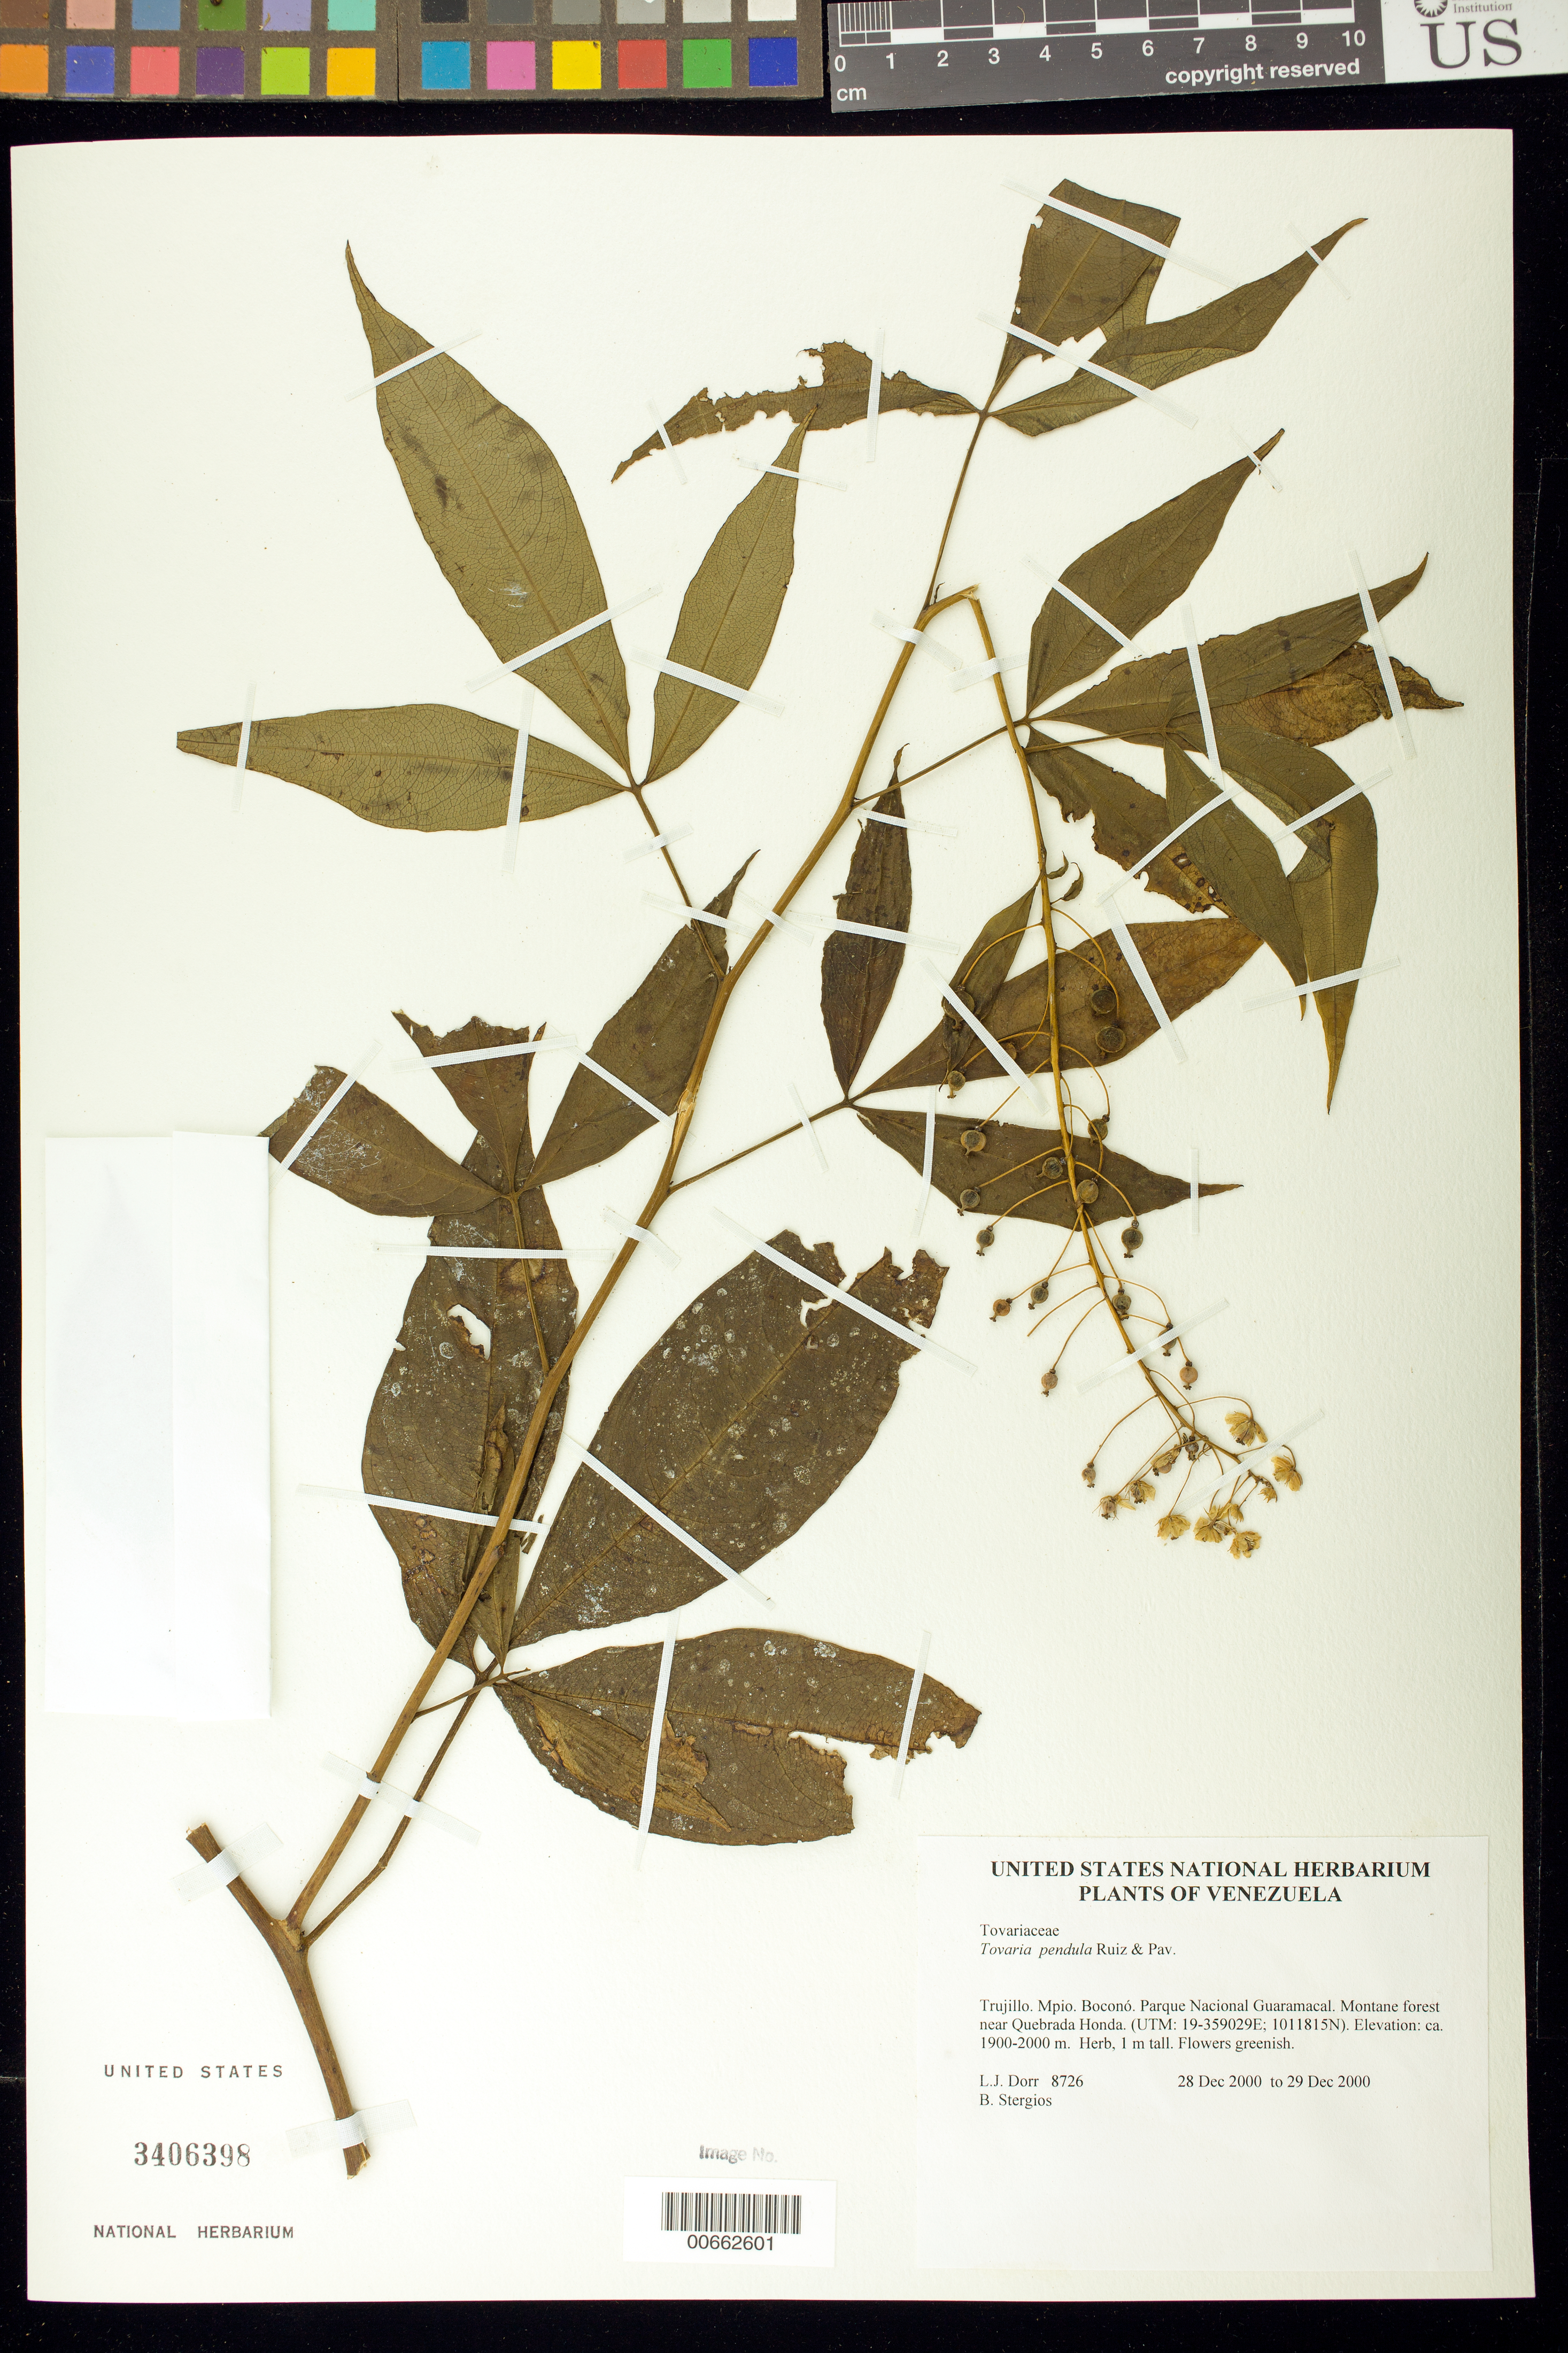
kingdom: Plantae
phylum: Tracheophyta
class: Magnoliopsida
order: Brassicales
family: Tovariaceae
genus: Tovaria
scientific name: Tovaria pendula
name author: Ruiz & Pav.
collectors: L. J. Dorr & B. G. Stergios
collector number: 8726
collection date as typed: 28 Dec 2000 to 29 Dec 2000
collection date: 2000-12-28/2000-12-29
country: Venezuela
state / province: Trujillo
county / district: Boconó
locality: Parque Nacional Guaramacal near Quebrada Honda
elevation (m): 1900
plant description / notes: COL, CTES, NY, PORT, US, VEN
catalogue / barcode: US 3406398